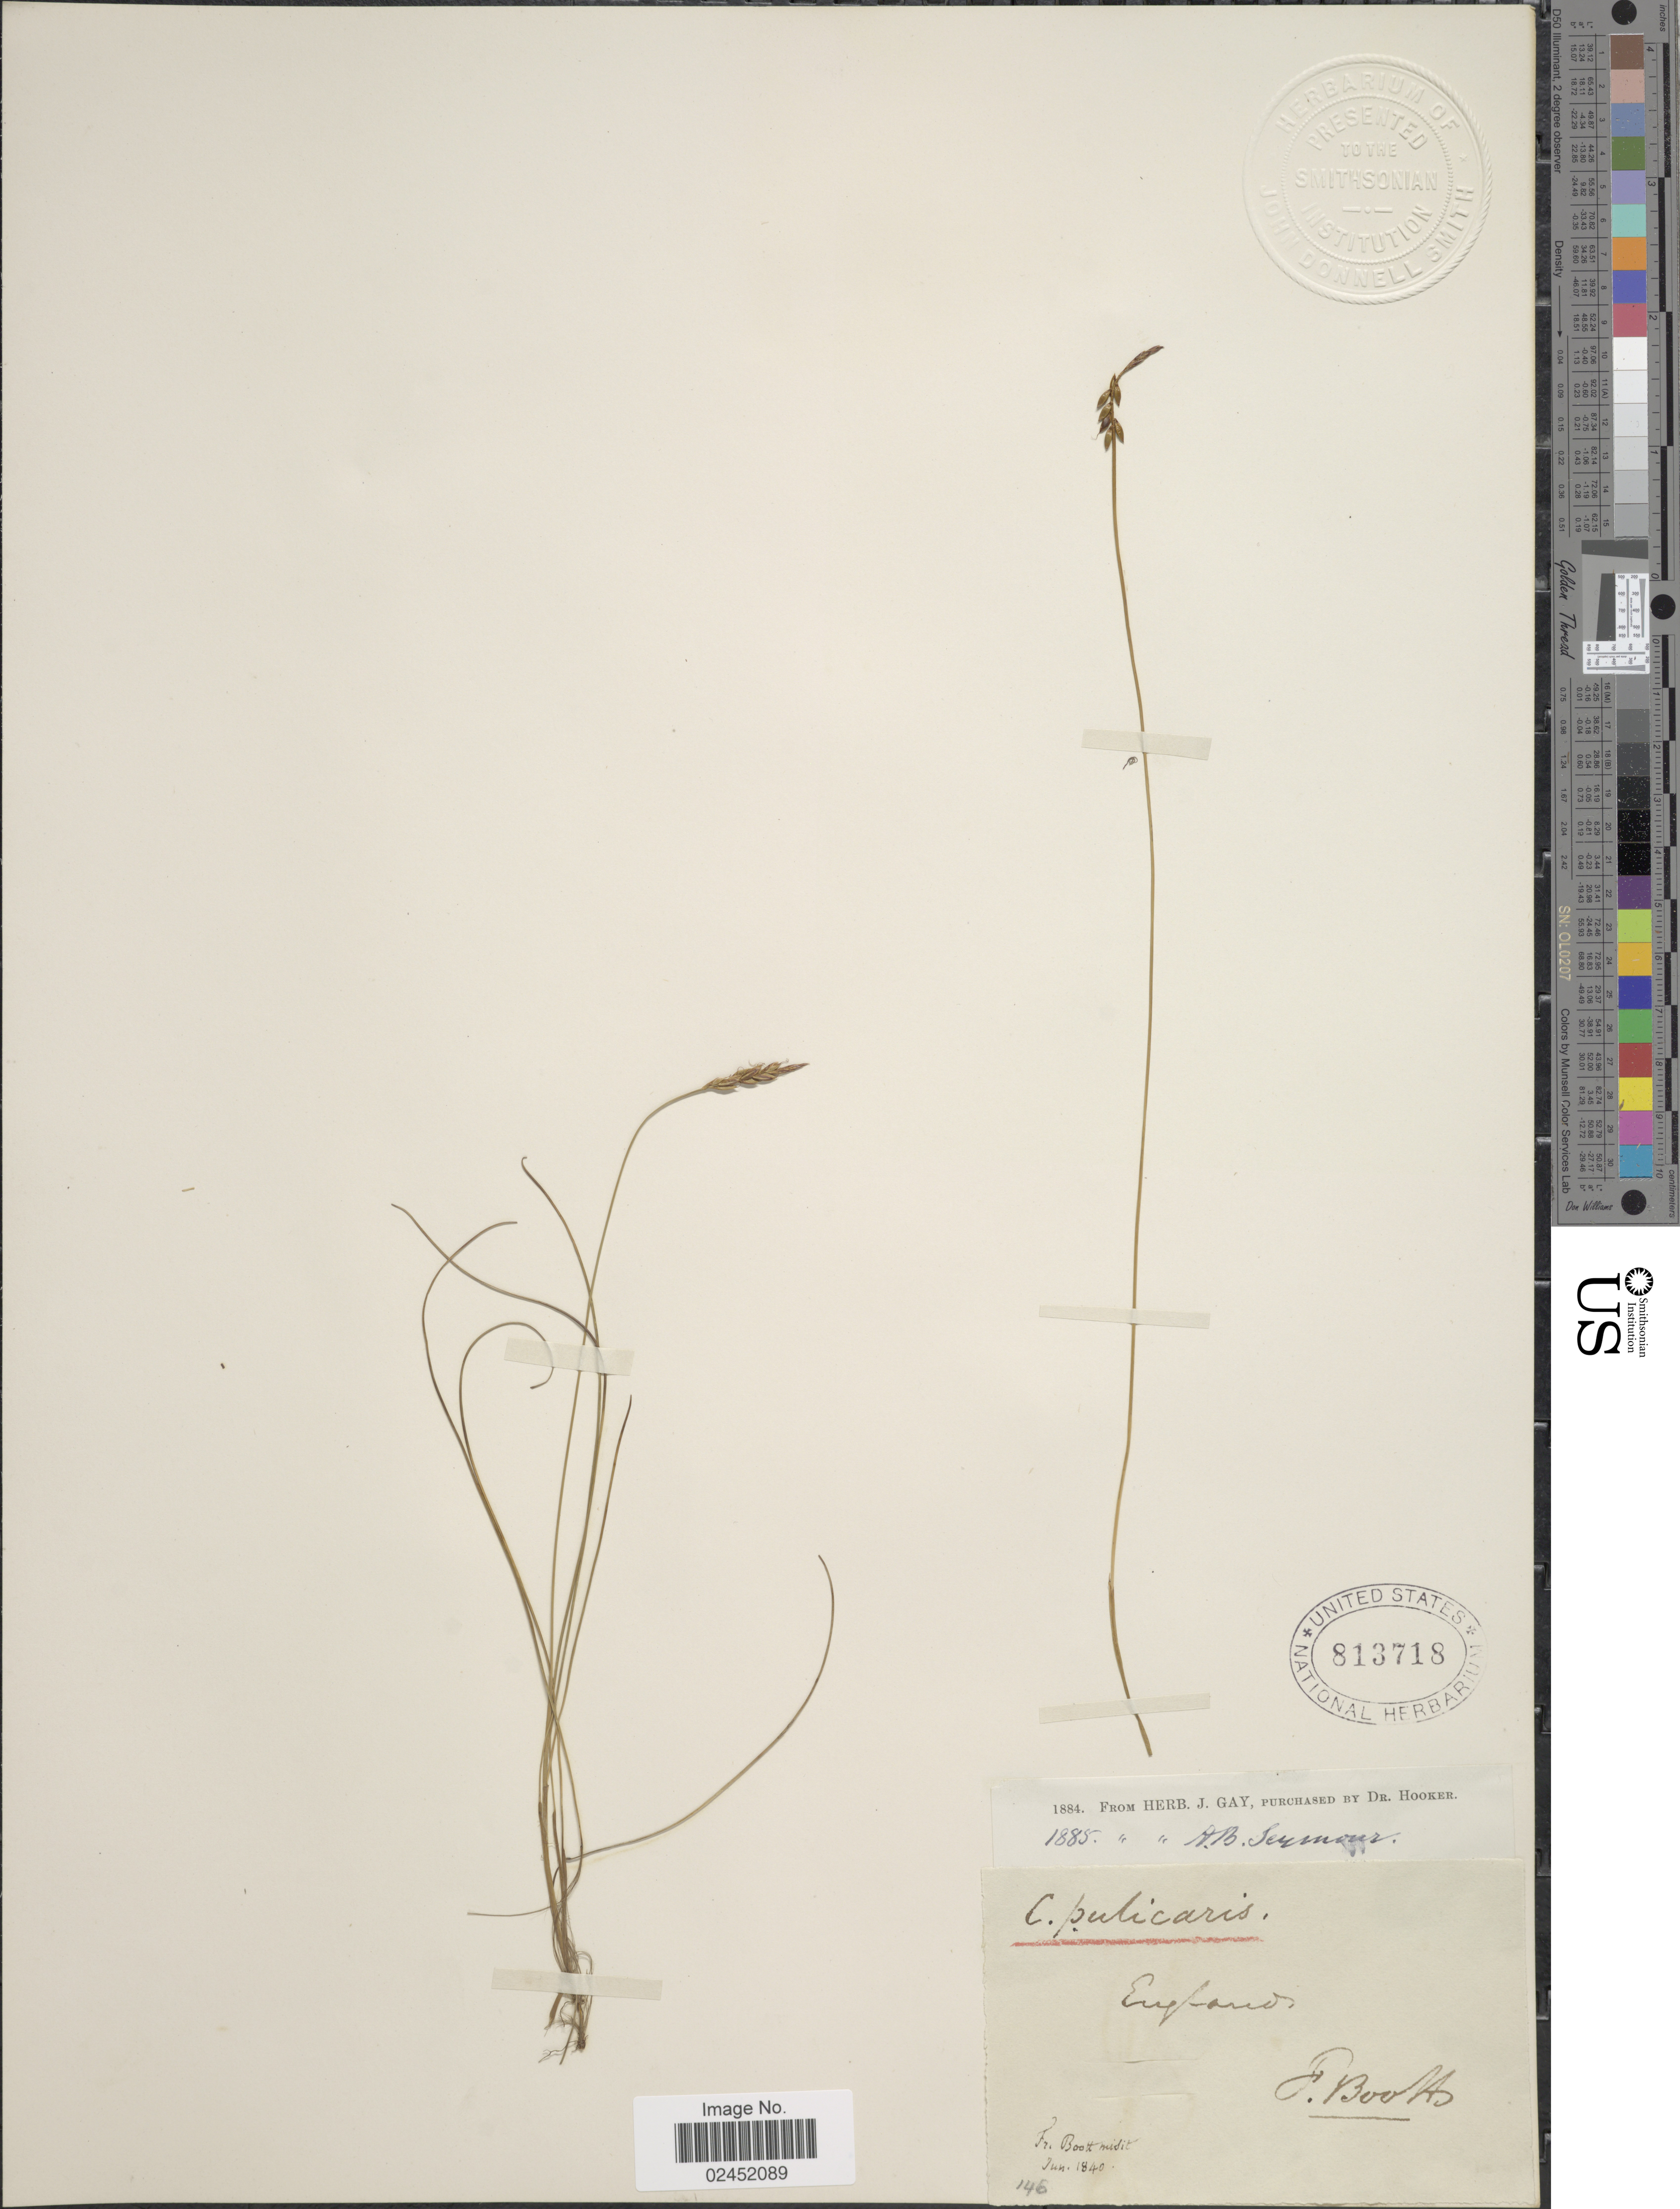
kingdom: Plantae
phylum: Tracheophyta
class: Liliopsida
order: Poales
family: Cyperaceae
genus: Carex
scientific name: Carex pulicaris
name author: L.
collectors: F. M. B. Boott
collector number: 146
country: United Kingdom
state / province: England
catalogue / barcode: US 813718